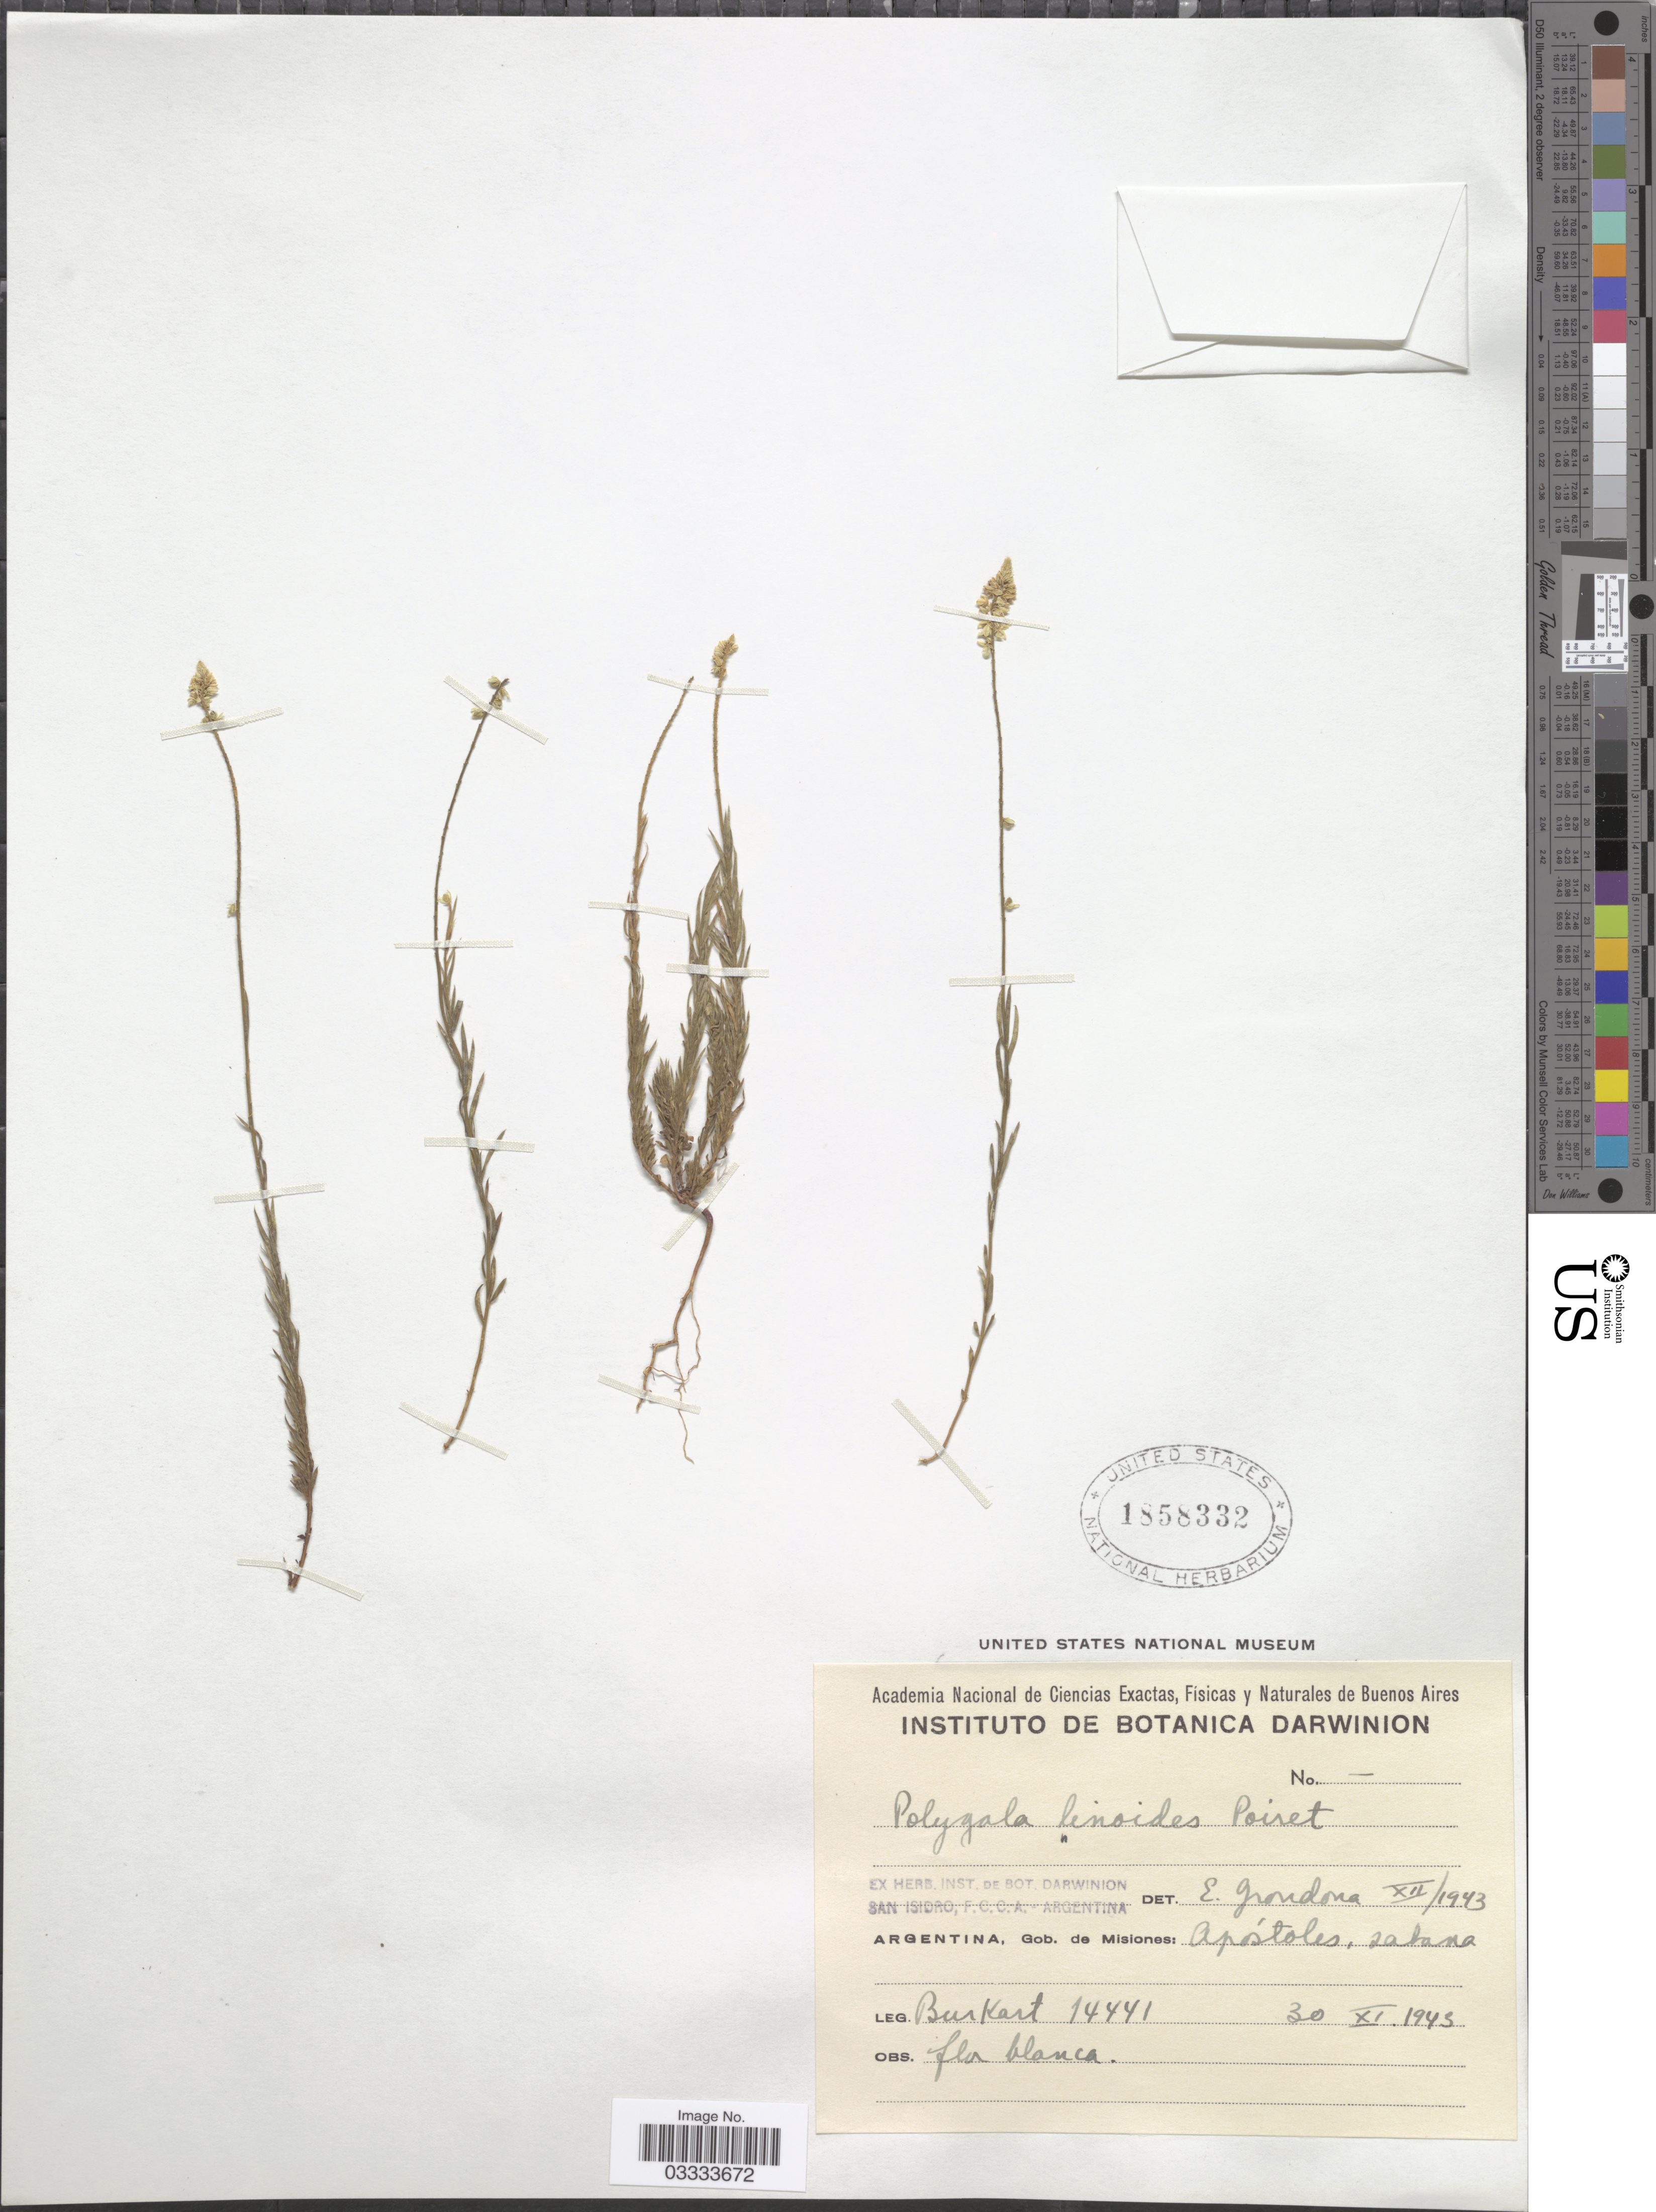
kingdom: Plantae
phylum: Tracheophyta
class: Magnoliopsida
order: Fabales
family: Polygalaceae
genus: Polygala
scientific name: Polygala linoides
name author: Poir.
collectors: -- Burkart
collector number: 14441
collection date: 1943-11-30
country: Argentina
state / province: Misiones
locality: Gob. de Misiones: Apóstoles.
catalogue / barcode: US 1858332